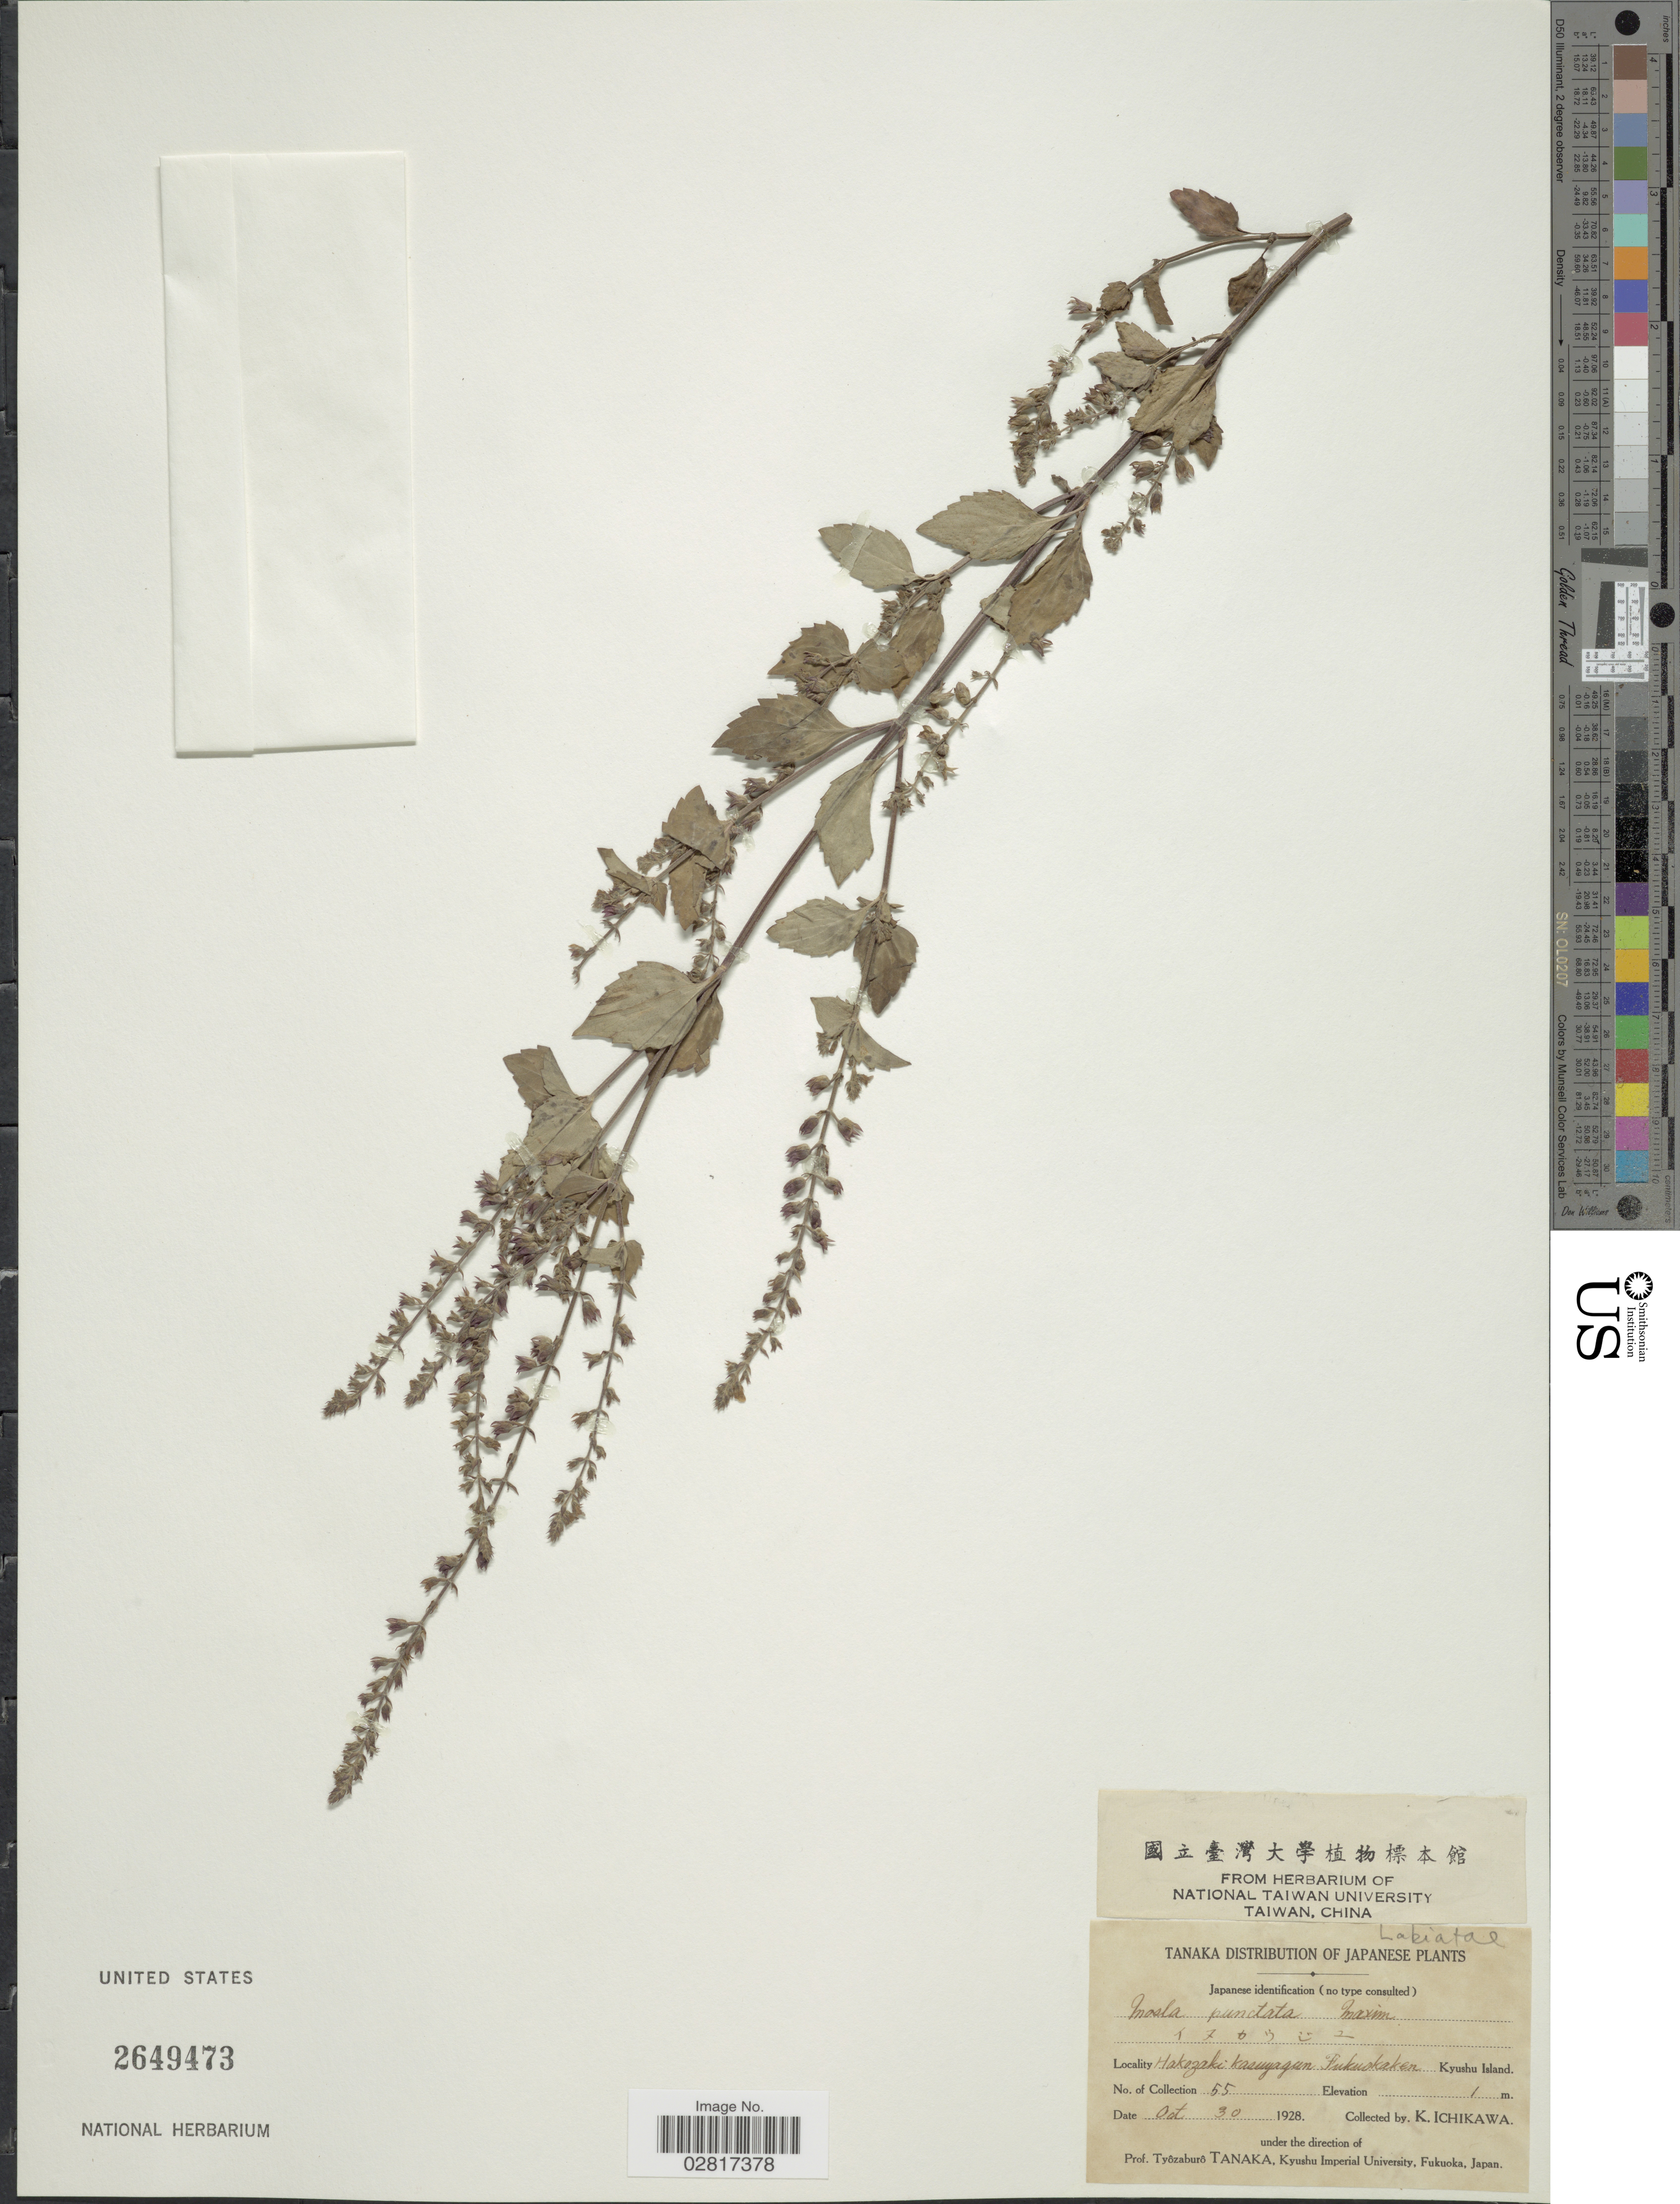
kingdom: Plantae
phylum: Tracheophyta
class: Magnoliopsida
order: Lamiales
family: Lamiaceae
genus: Mosla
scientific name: Mosla scabra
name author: (Thunb.) C.Y. Wu & H.W. Li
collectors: K. Ichikawa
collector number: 55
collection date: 1928-10-30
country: Japan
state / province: Hukuoka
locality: Hakozaki Kasuyagun Fukuokaken Kyusu Island.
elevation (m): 55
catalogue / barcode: US 2649473